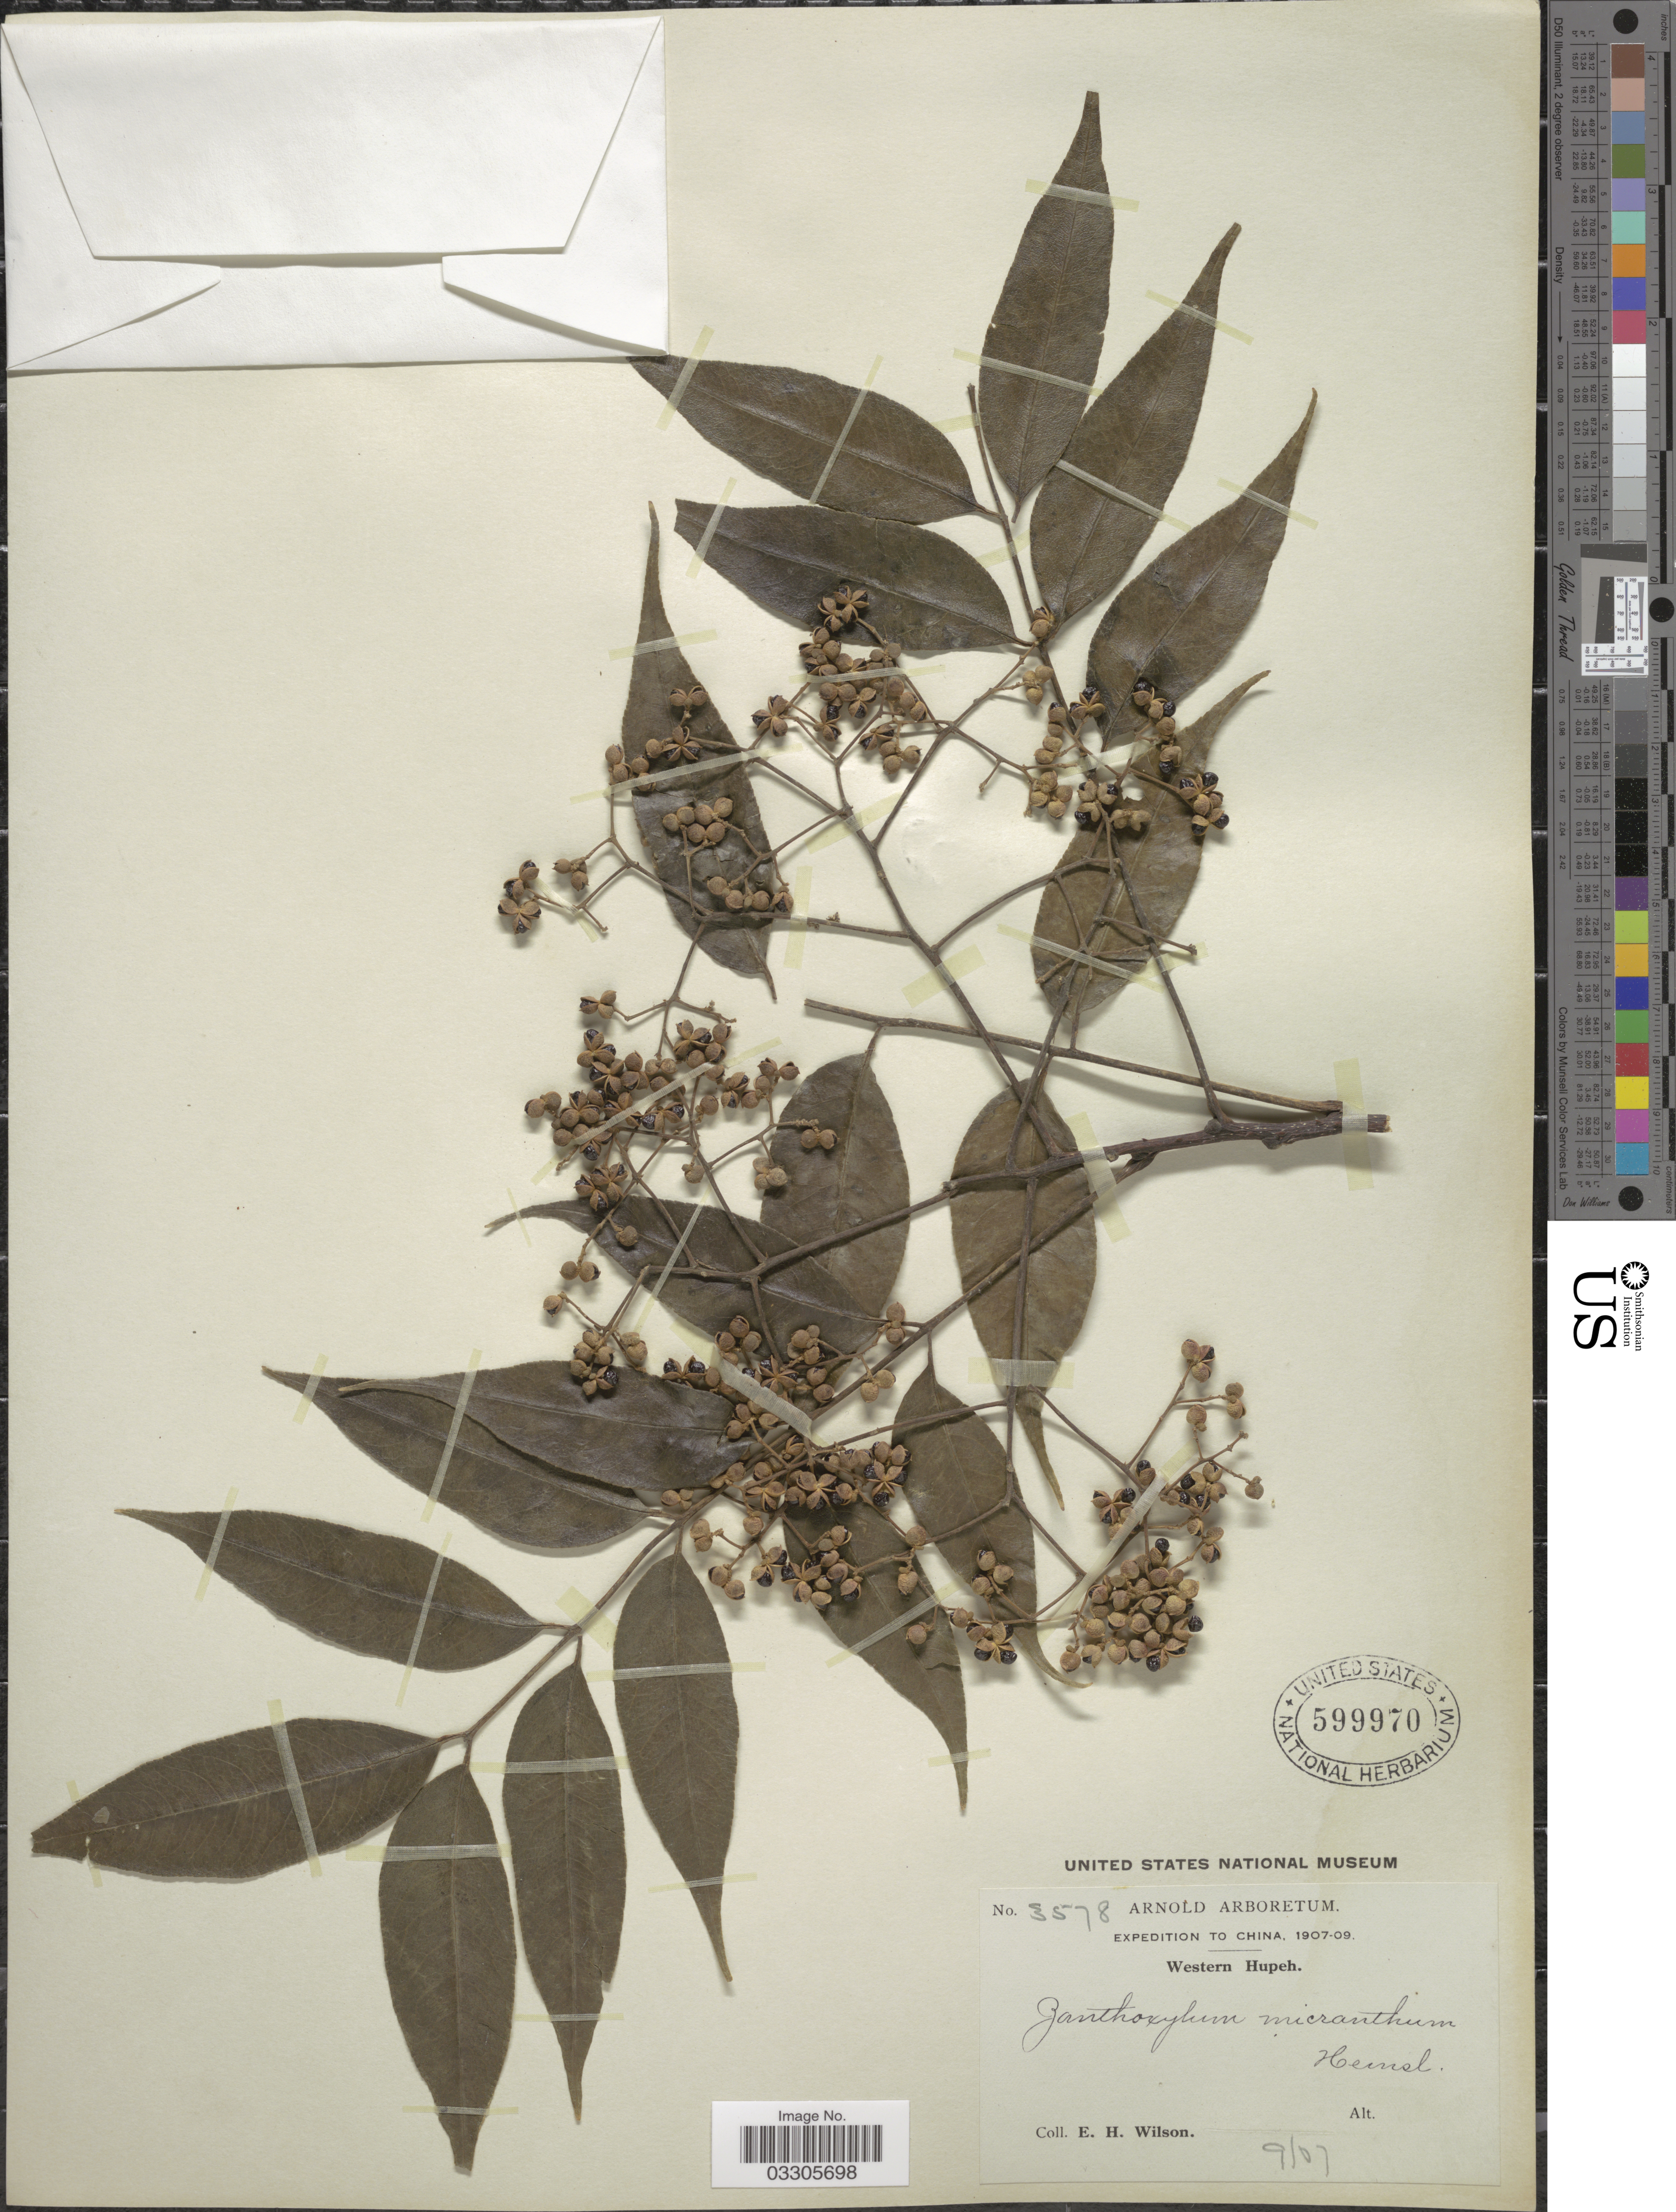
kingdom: Plantae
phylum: Tracheophyta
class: Magnoliopsida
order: Sapindales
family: Rutaceae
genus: Zanthoxylum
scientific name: Zanthoxylum micranthum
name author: Hemsl.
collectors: E. Wilson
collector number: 3578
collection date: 1907-09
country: China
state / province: Hubei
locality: Western Hupeh.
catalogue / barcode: US 599970